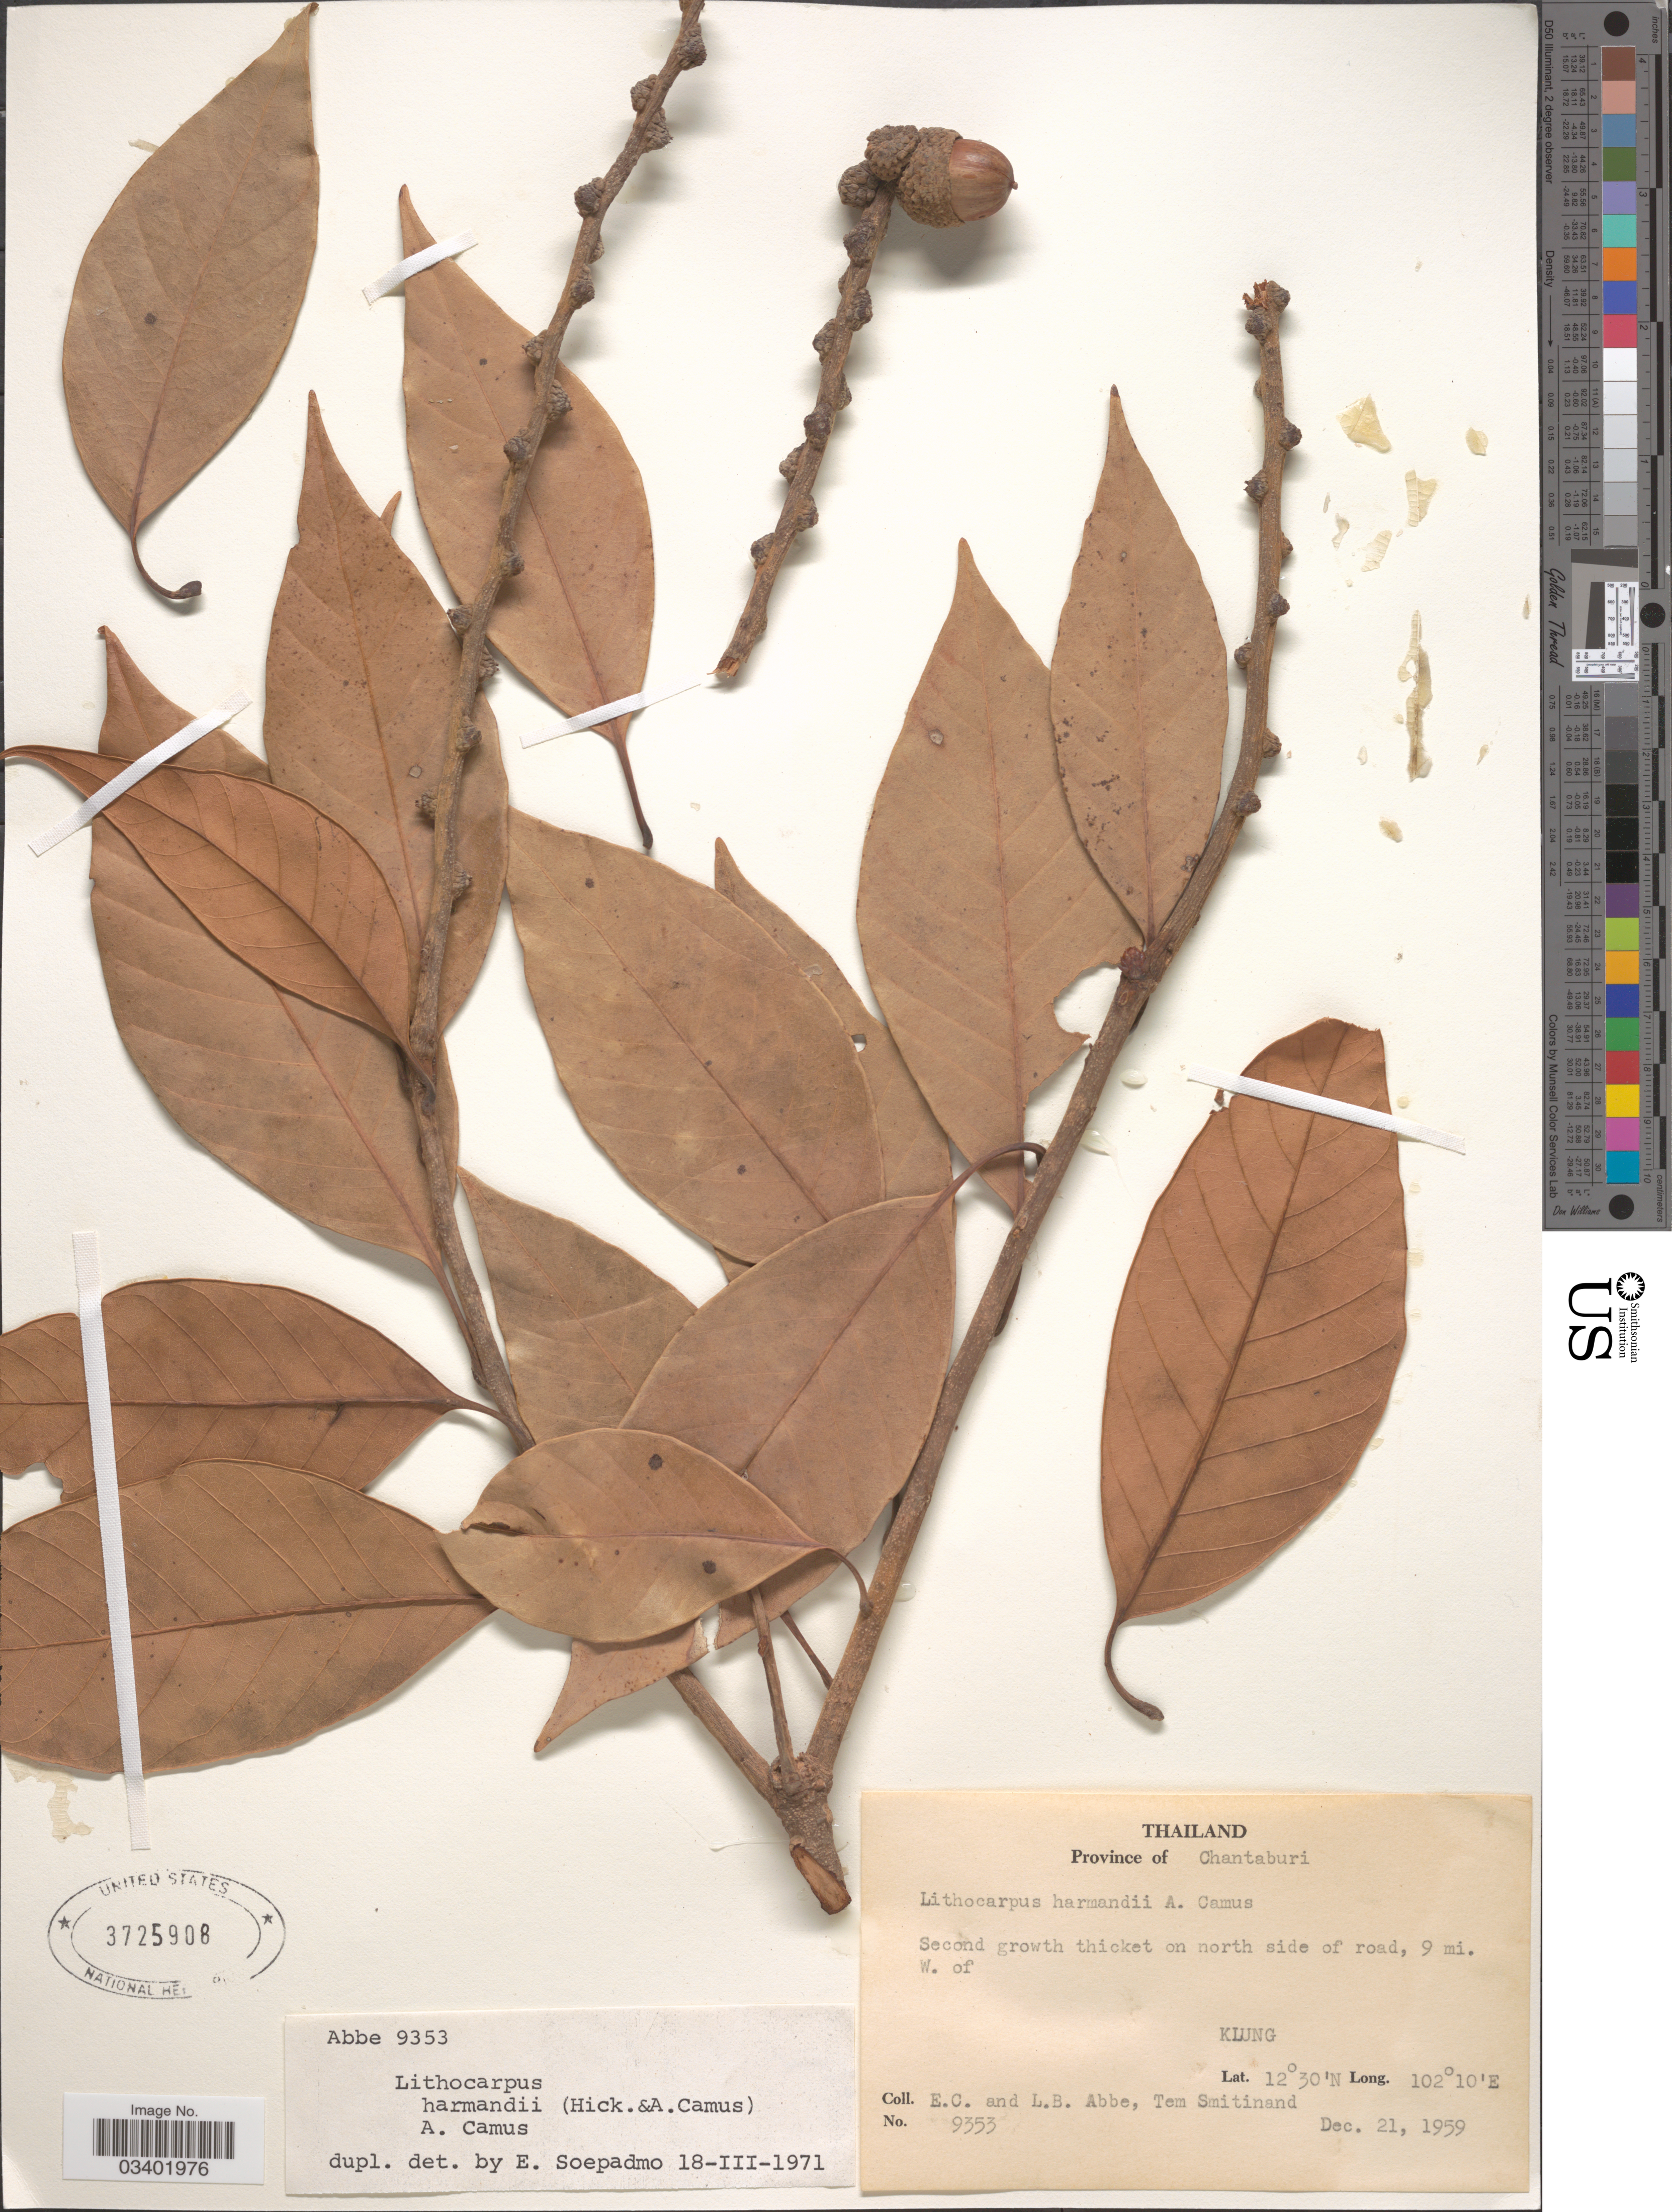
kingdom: Plantae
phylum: Tracheophyta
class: Magnoliopsida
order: Fagales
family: Fagaceae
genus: Lithocarpus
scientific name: Lithocarpus harmandii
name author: (Hickel & A. Camus) A. Camus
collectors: E. C. Abbe, L. B. Abbe & T. Smitinand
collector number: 9353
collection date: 1959-12-21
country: Thailand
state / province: Chanthaburi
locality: North side of road, 9 mi. W. of Klung.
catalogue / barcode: US 3725908